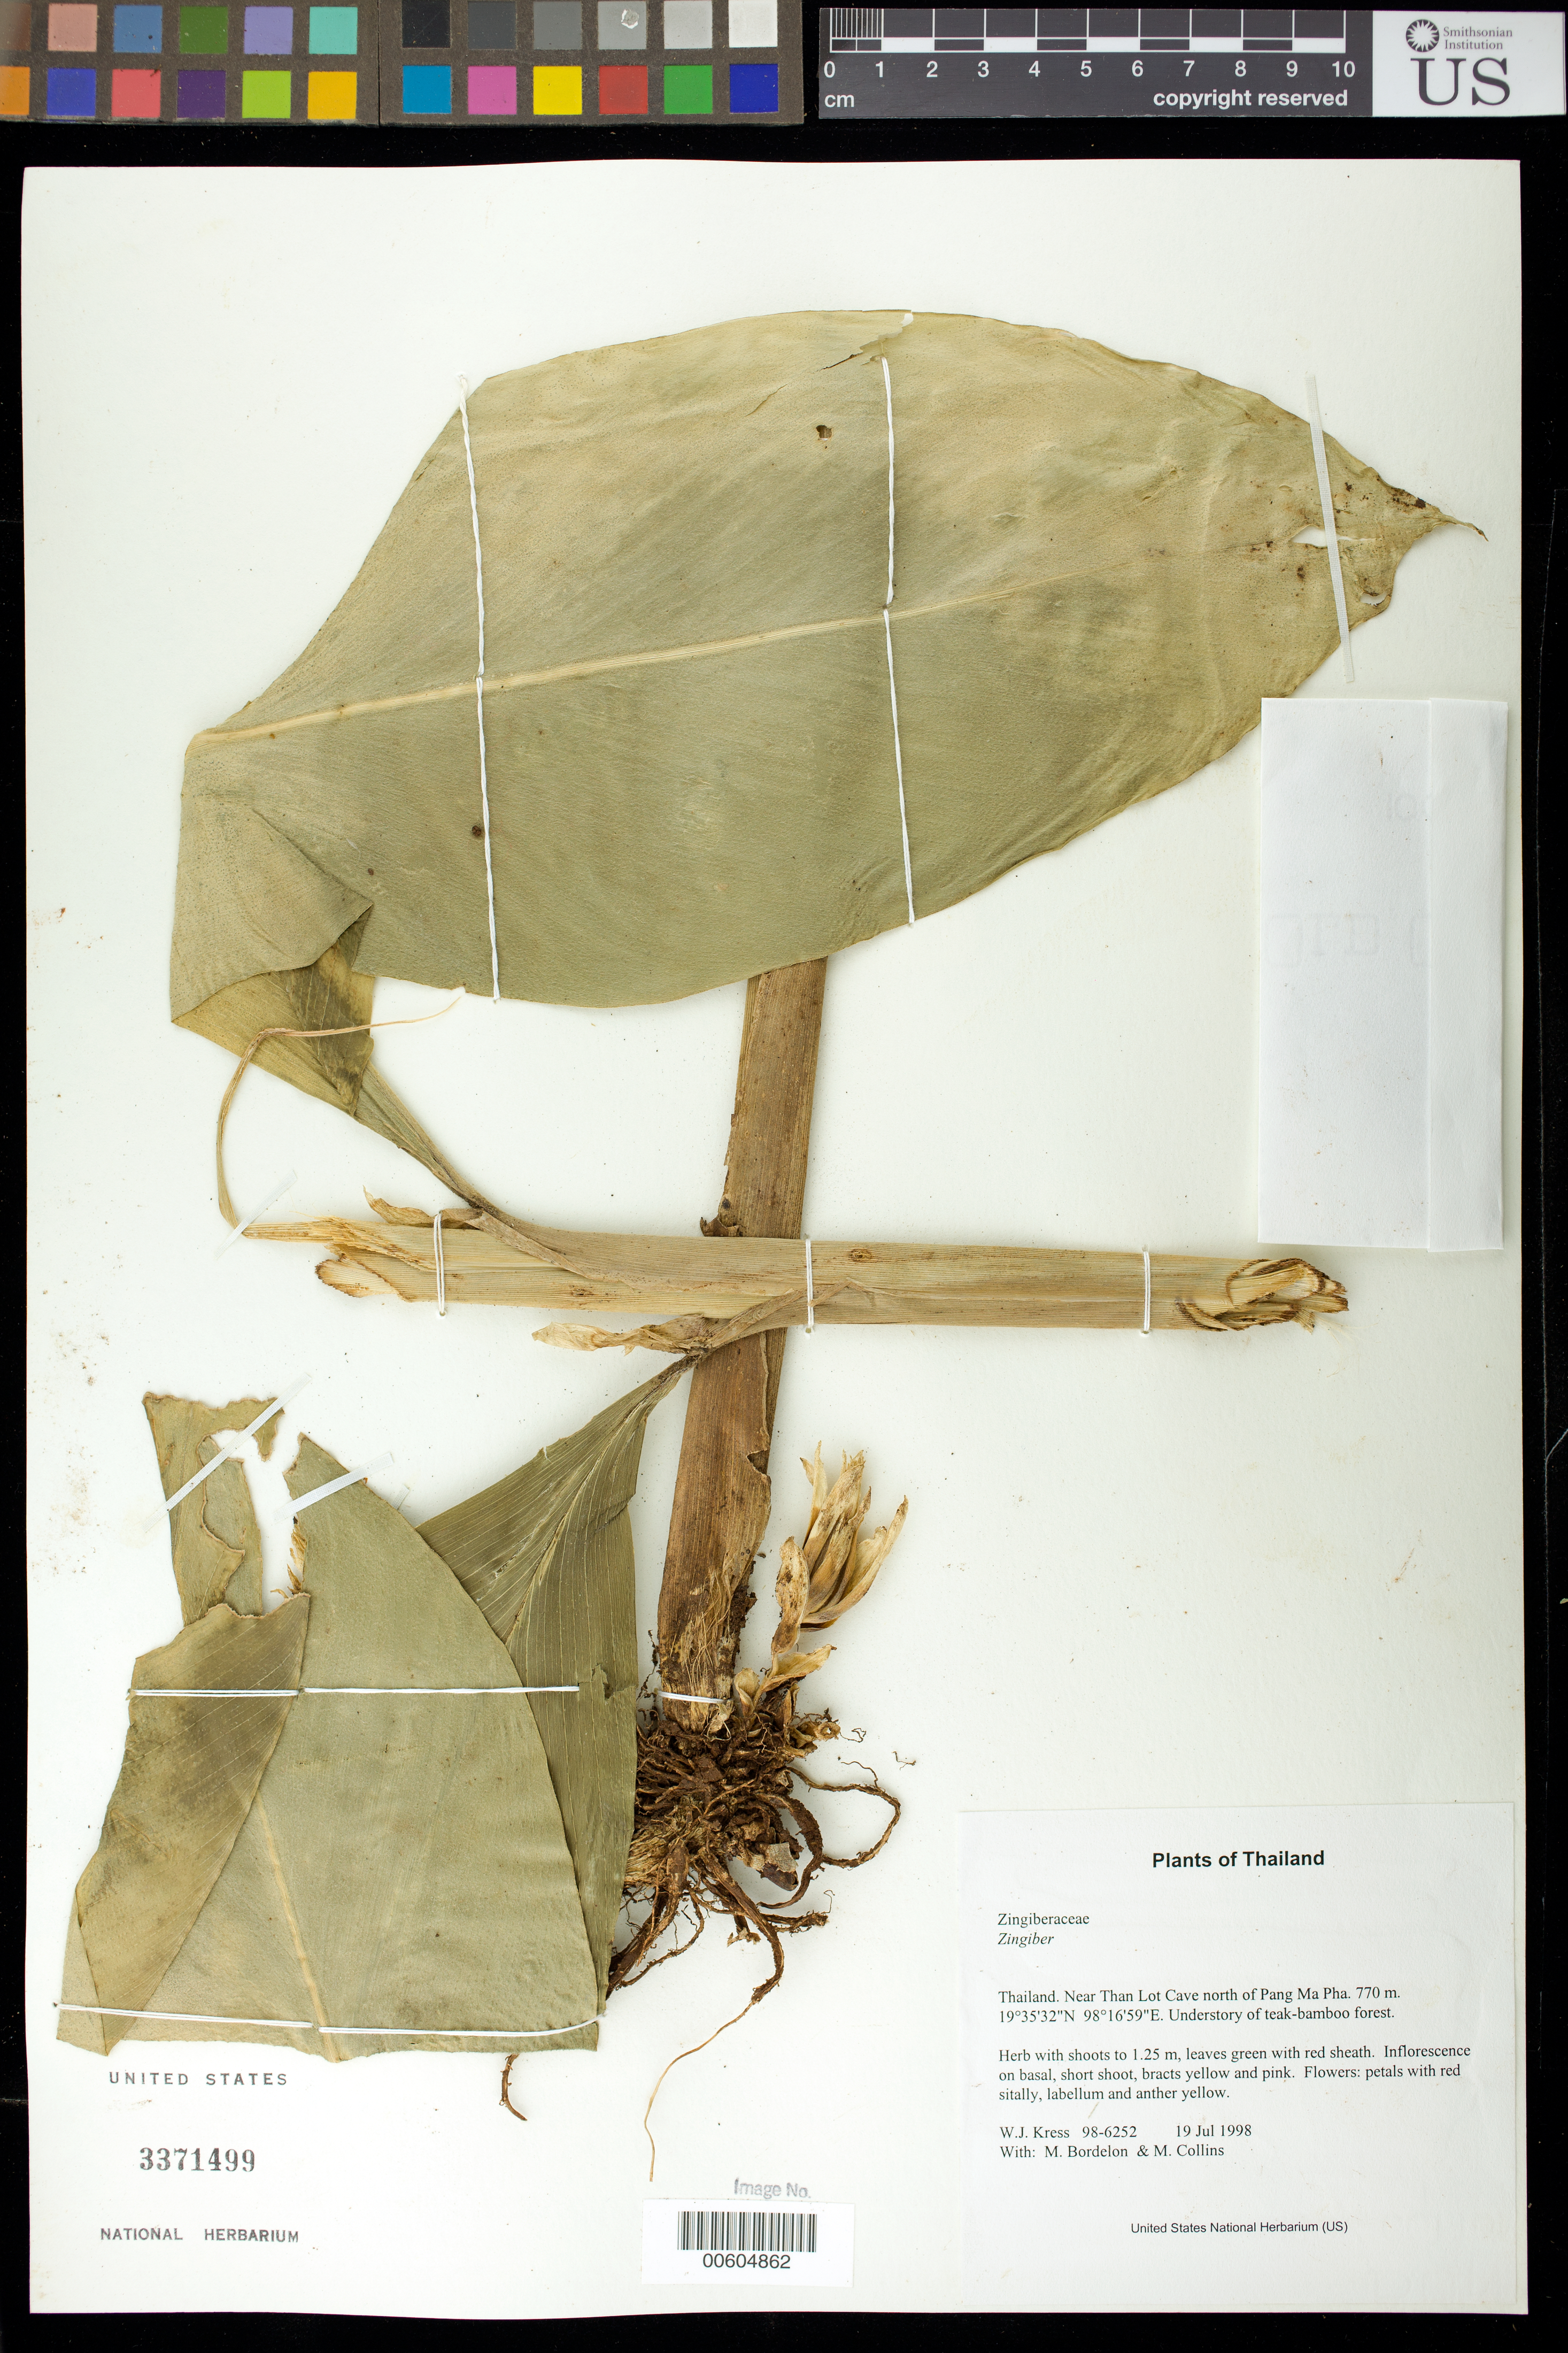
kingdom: Plantae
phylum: Tracheophyta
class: Liliopsida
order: Zingiberales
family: Zingiberaceae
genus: Zingiber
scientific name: Zingiber sp.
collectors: W. J. Kress, M. Bordelon & M. Collins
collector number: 98-6252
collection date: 1998-07-19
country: Thailand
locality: Near Than Lot Cave north of Pang Ma Pha.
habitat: Understory of teak-bamboo forest.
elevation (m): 770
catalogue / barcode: US 3371499